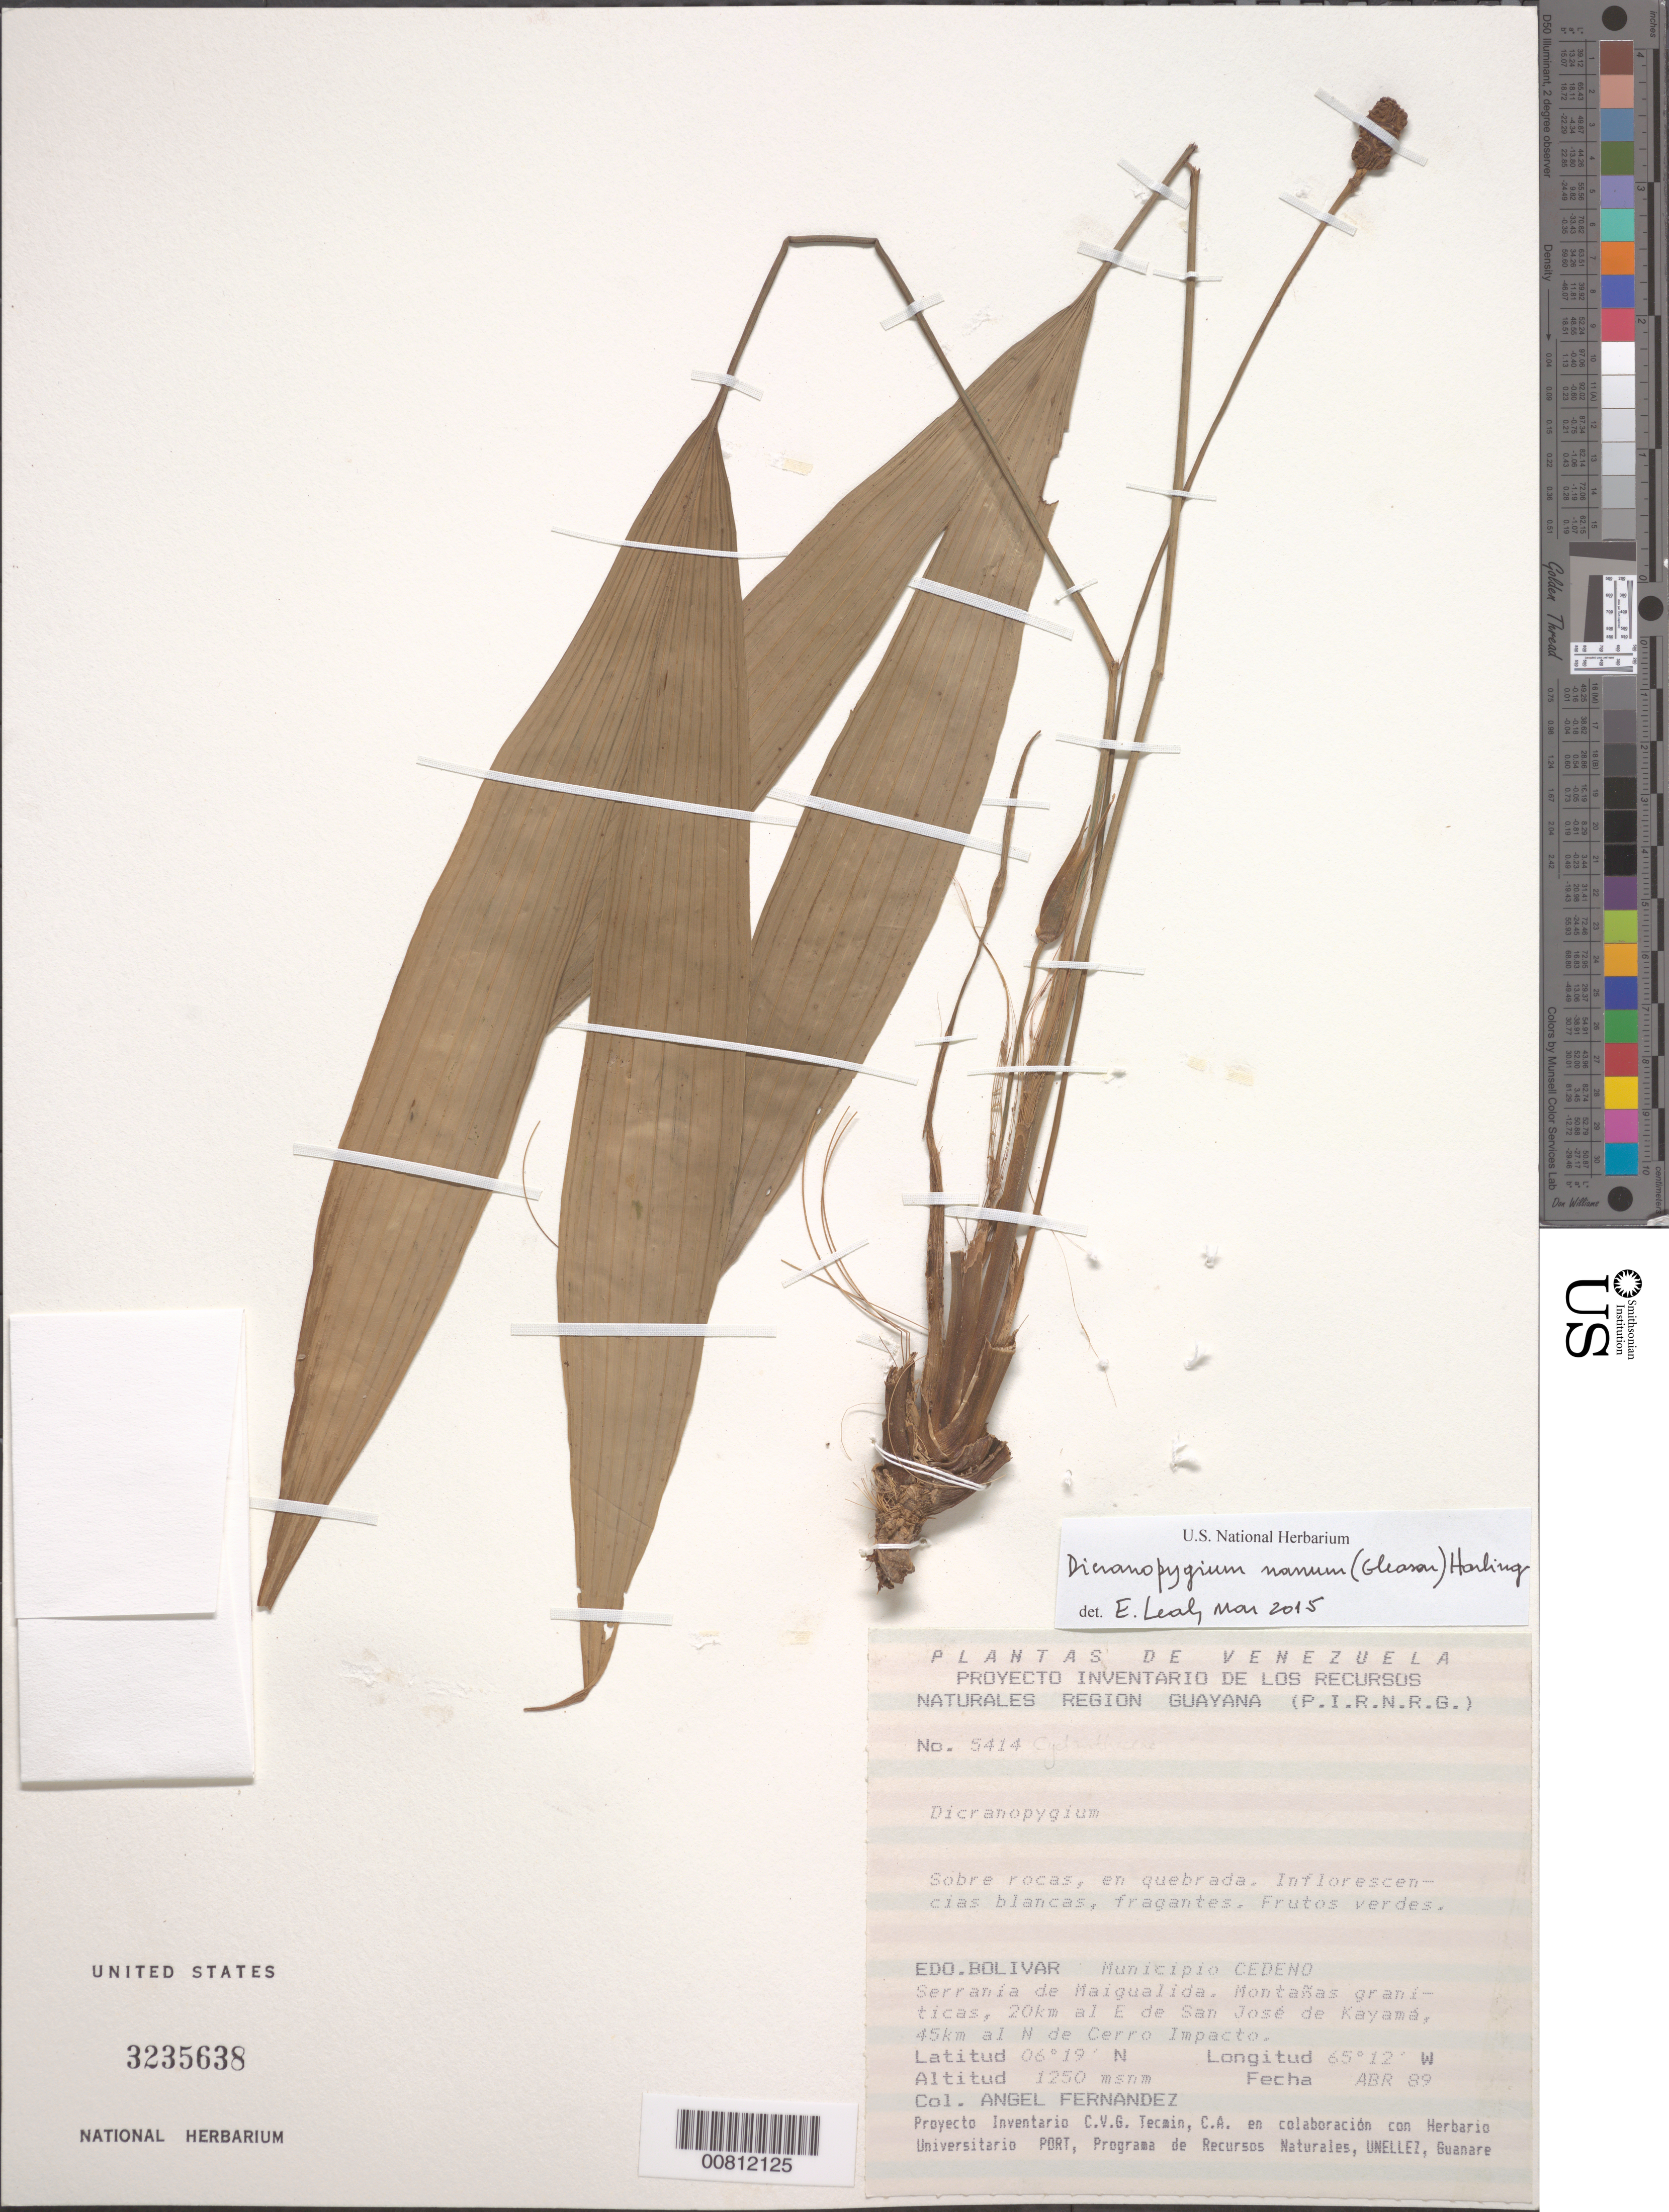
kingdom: Plantae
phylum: Tracheophyta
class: Liliopsida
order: Pandanales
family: Cyclanthaceae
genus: Dicranopygium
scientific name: Dicranopygium sp.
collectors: A. Fernández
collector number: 5414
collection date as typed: Apr-89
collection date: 1989-04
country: Venezuela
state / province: Bolívar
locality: Mun. Cedeño, Serrania de Maigualida, 20 km E de San José de Kayamá, 45 km N de Cerro Impacto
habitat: Granitic mountains, sobre rocas, en quebrada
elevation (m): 1250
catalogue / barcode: US 3235638